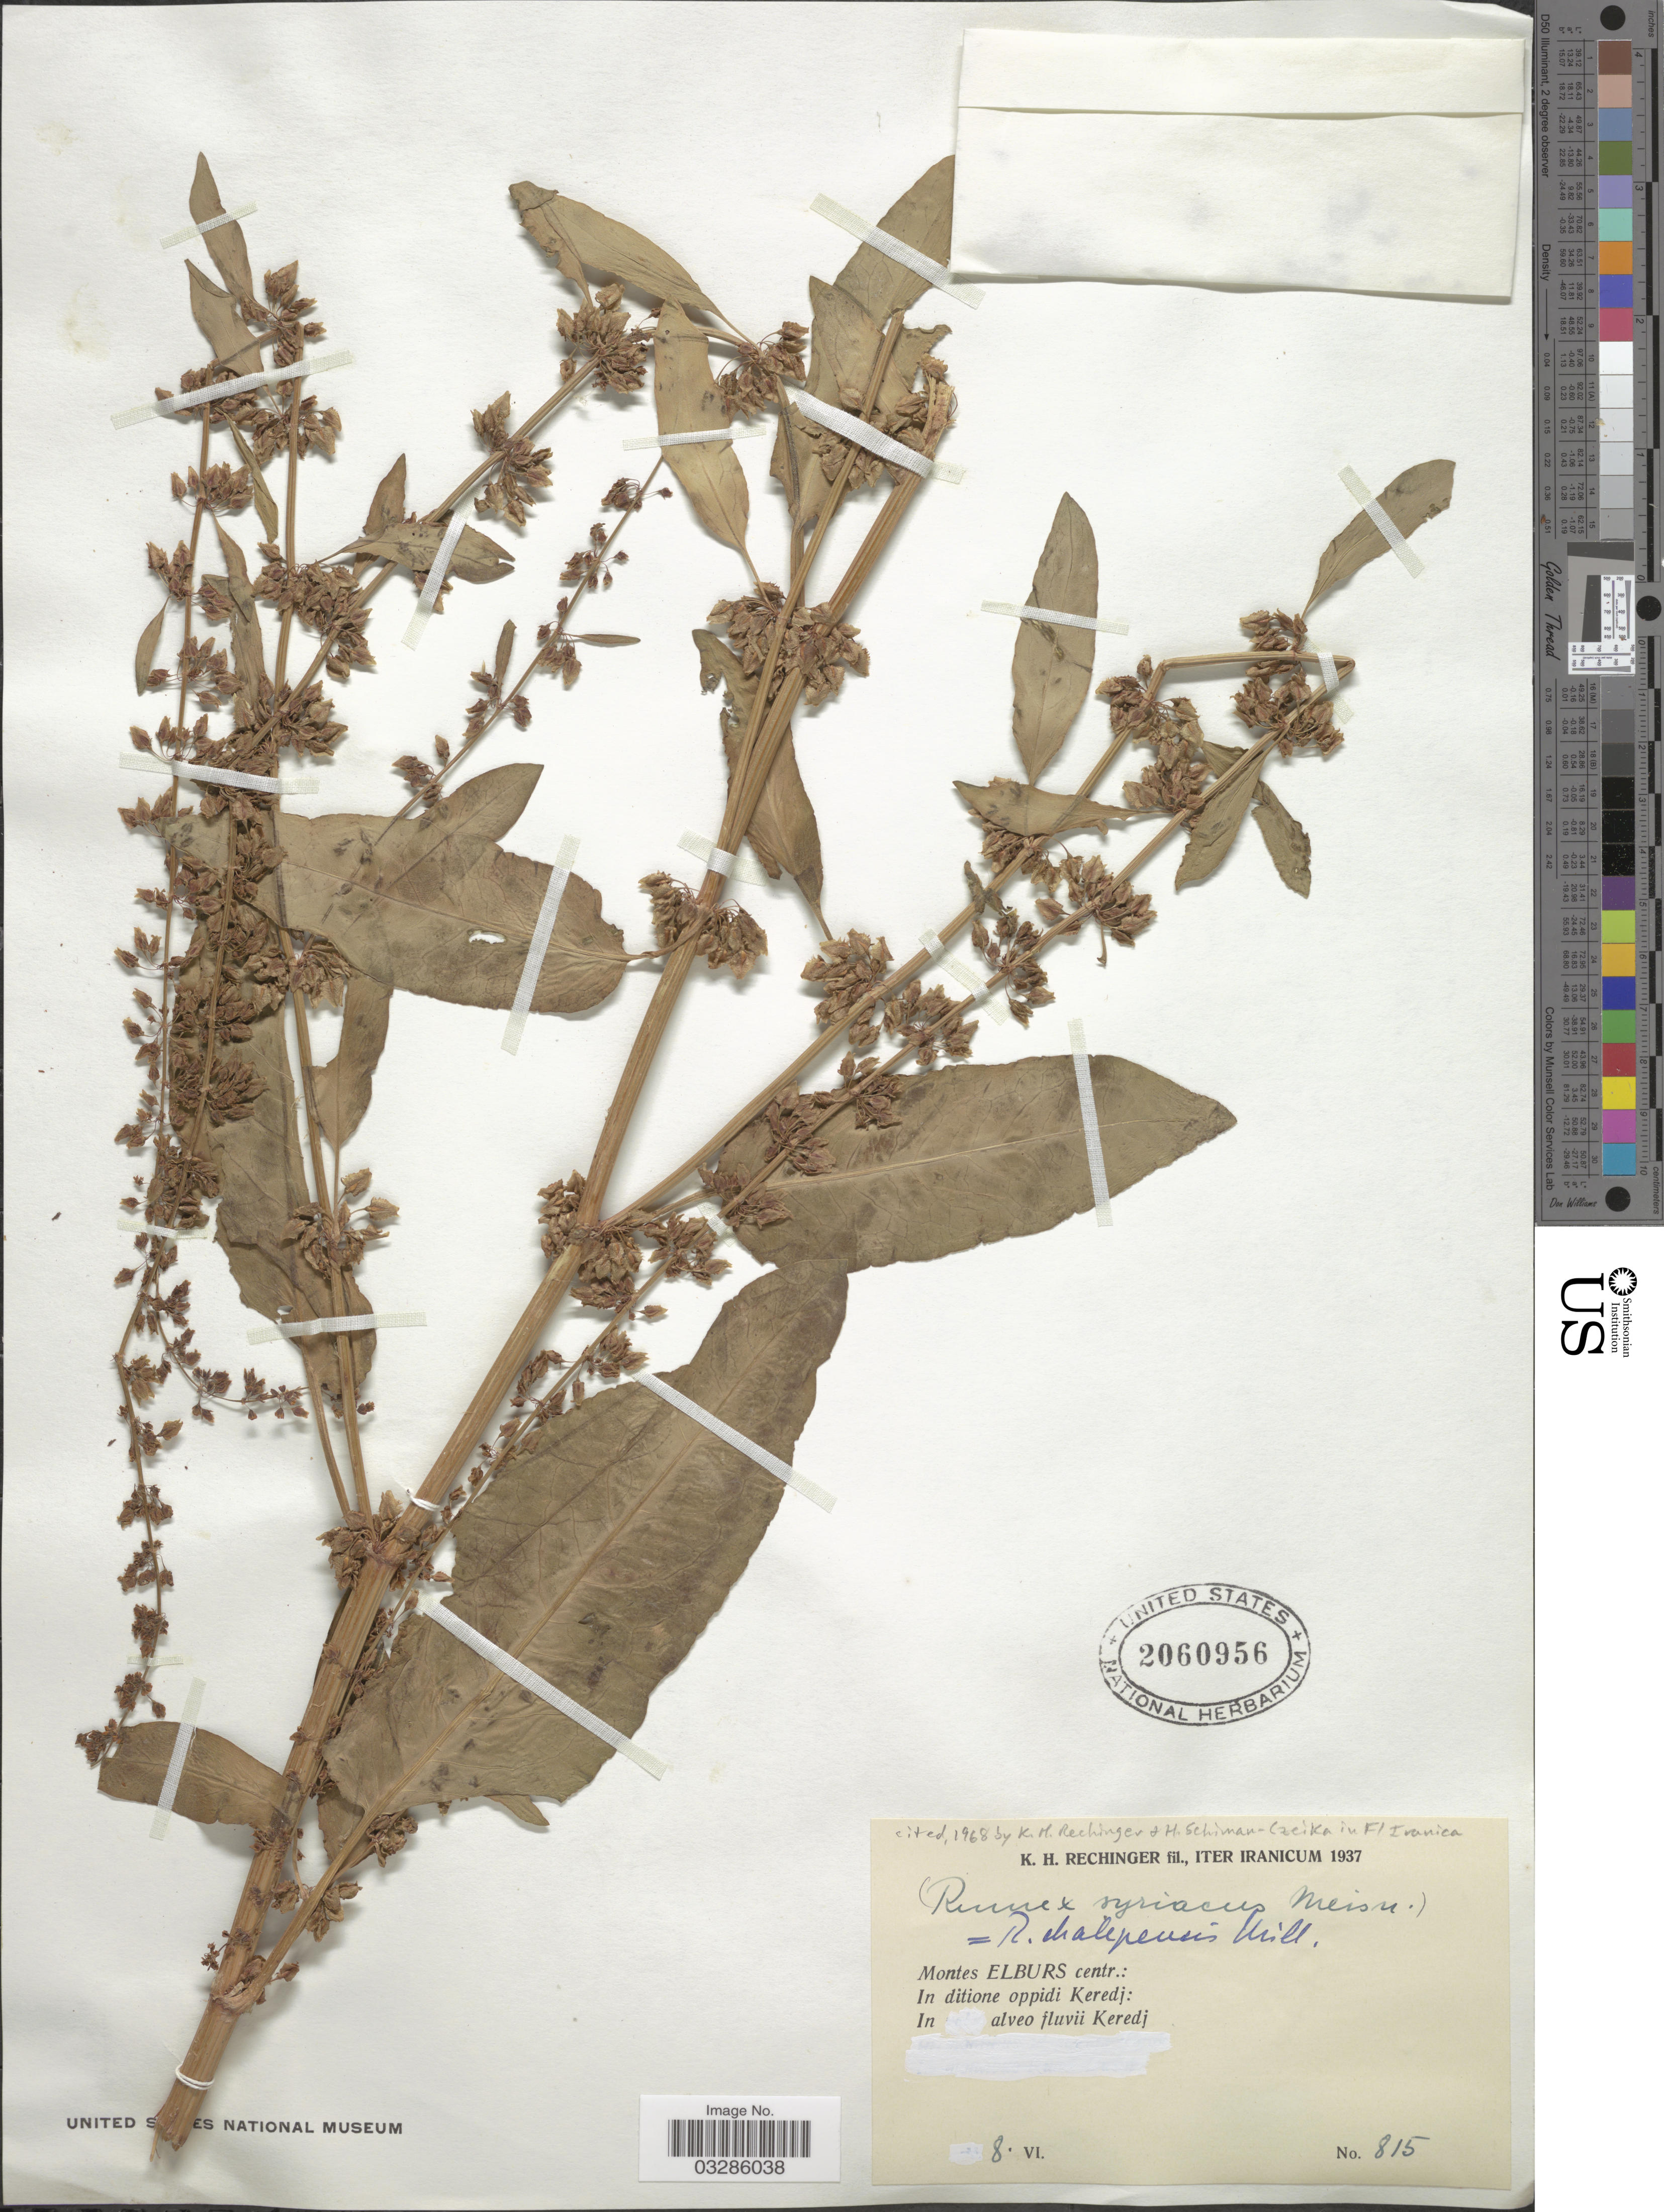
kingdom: Plantae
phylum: Tracheophyta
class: Magnoliopsida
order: Caryophyllales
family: Polygonaceae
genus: Rumex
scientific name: Rumex chalepensis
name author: Mill.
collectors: K. H. Rechinger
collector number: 815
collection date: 1937-06-08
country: Iran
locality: Montes Elburs centr.: In ditione oppidi Keredj: In alveo fluvii Keredj.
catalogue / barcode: US 2060956